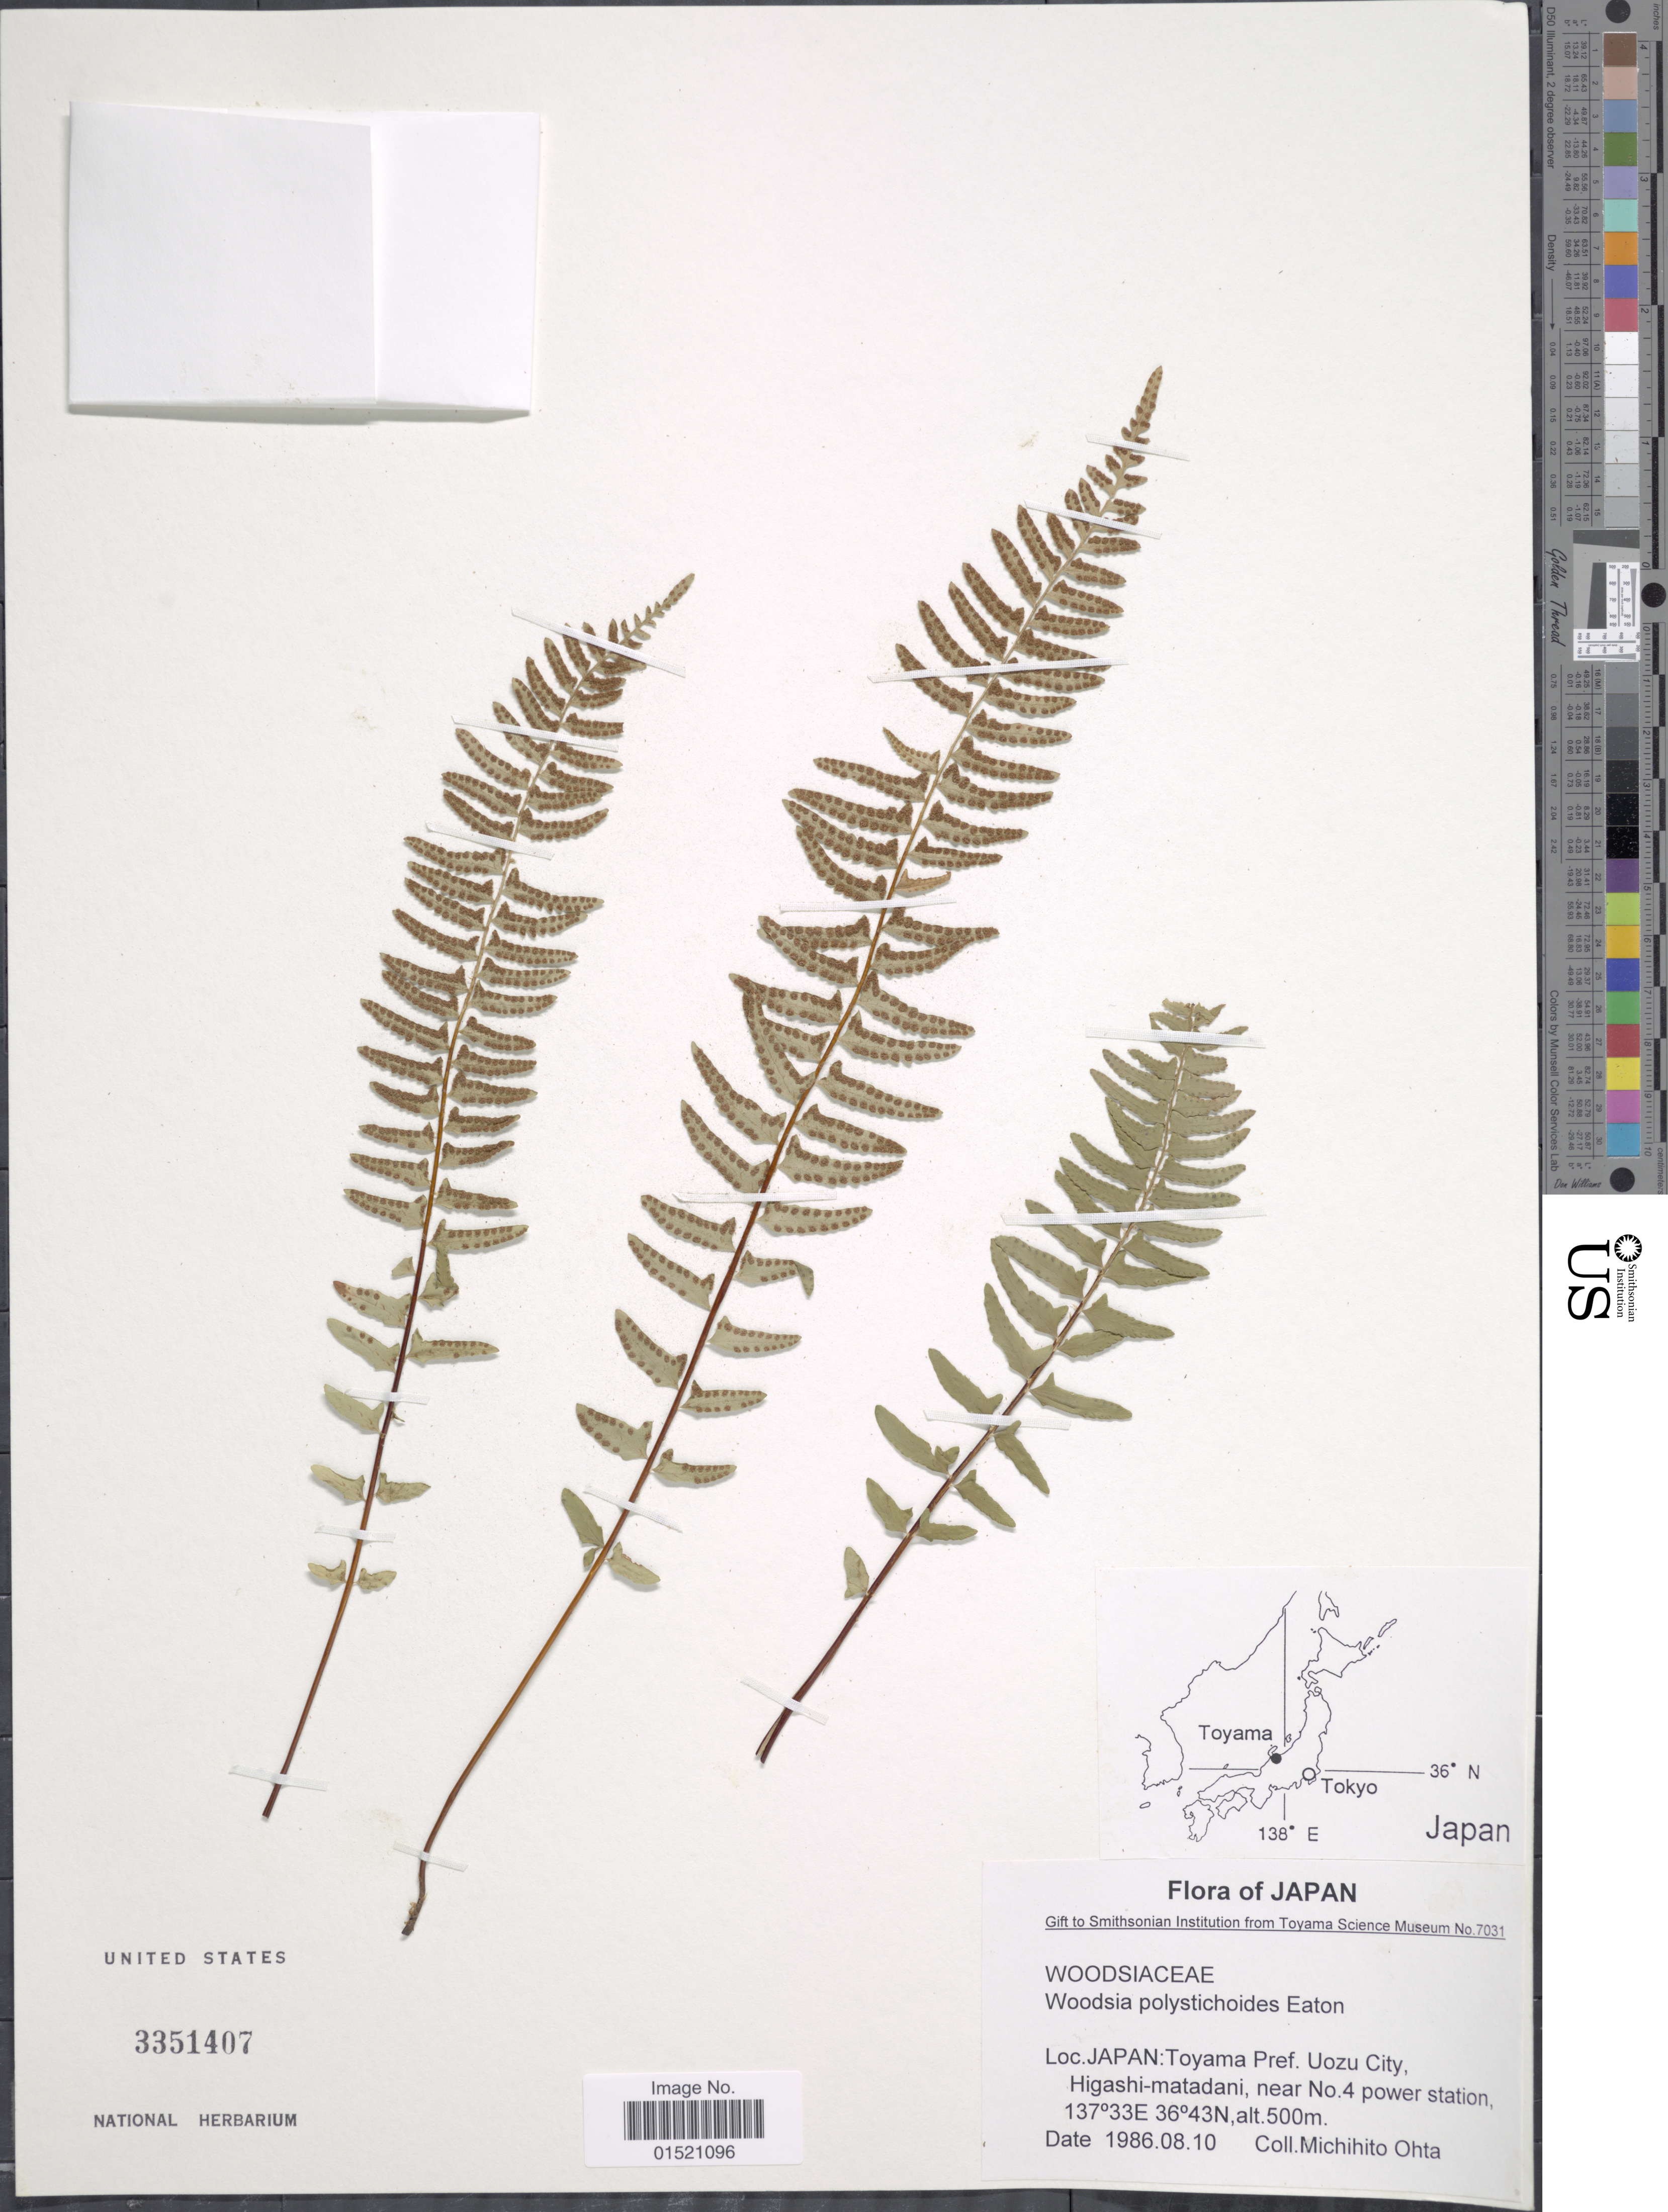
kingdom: Plantae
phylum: Tracheophyta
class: Polypodiopsida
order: Polypodiales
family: Woodsiaceae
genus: Woodsia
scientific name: Woodsia polystichoides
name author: D.C. Eaton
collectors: M. Ohta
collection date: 1986-08-10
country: Japan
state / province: Toyama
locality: Toyama Pref. Uozu City, Higashi-matadani, near No. 4 power station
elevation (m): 500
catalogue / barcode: US 3351407